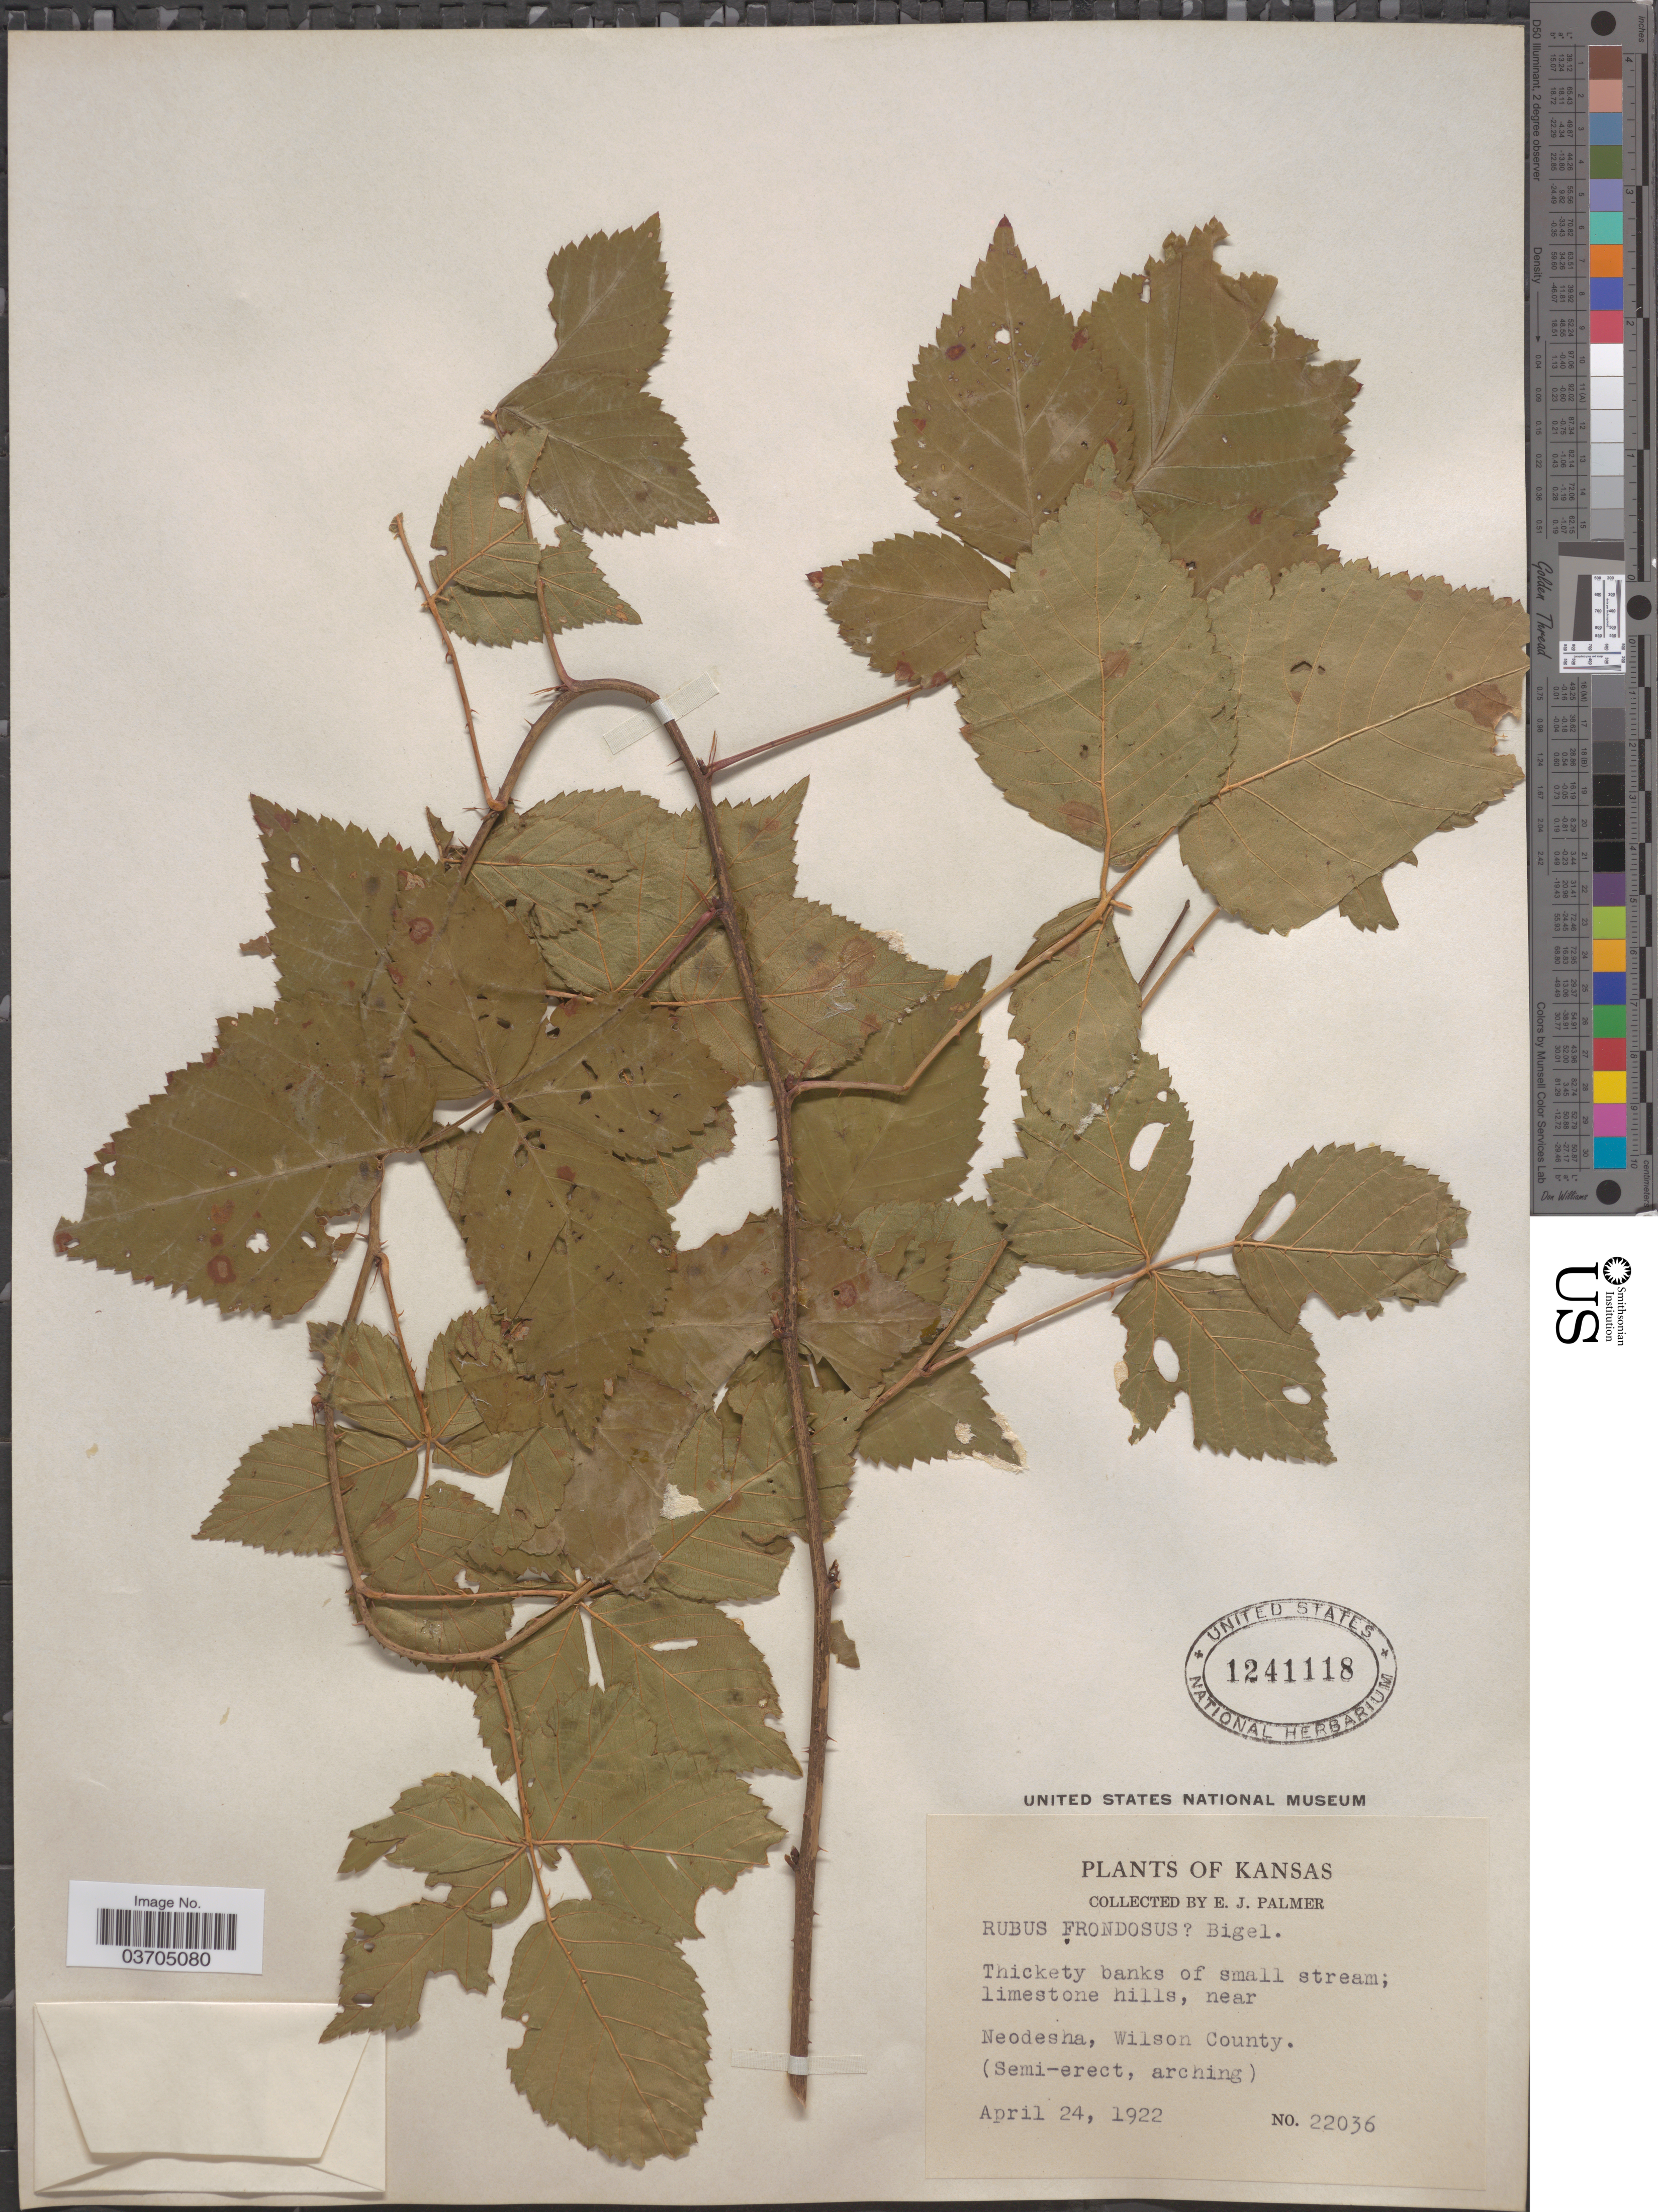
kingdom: Plantae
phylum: Tracheophyta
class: Magnoliopsida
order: Rosales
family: Rosaceae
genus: Rubus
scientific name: Rubus frondosus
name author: Bigelow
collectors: E. J. Palmer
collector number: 22036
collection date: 1922-04-24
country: United States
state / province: Kansas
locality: Limestone hills, near Neodesha, Wilson County.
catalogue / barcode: US 1241118